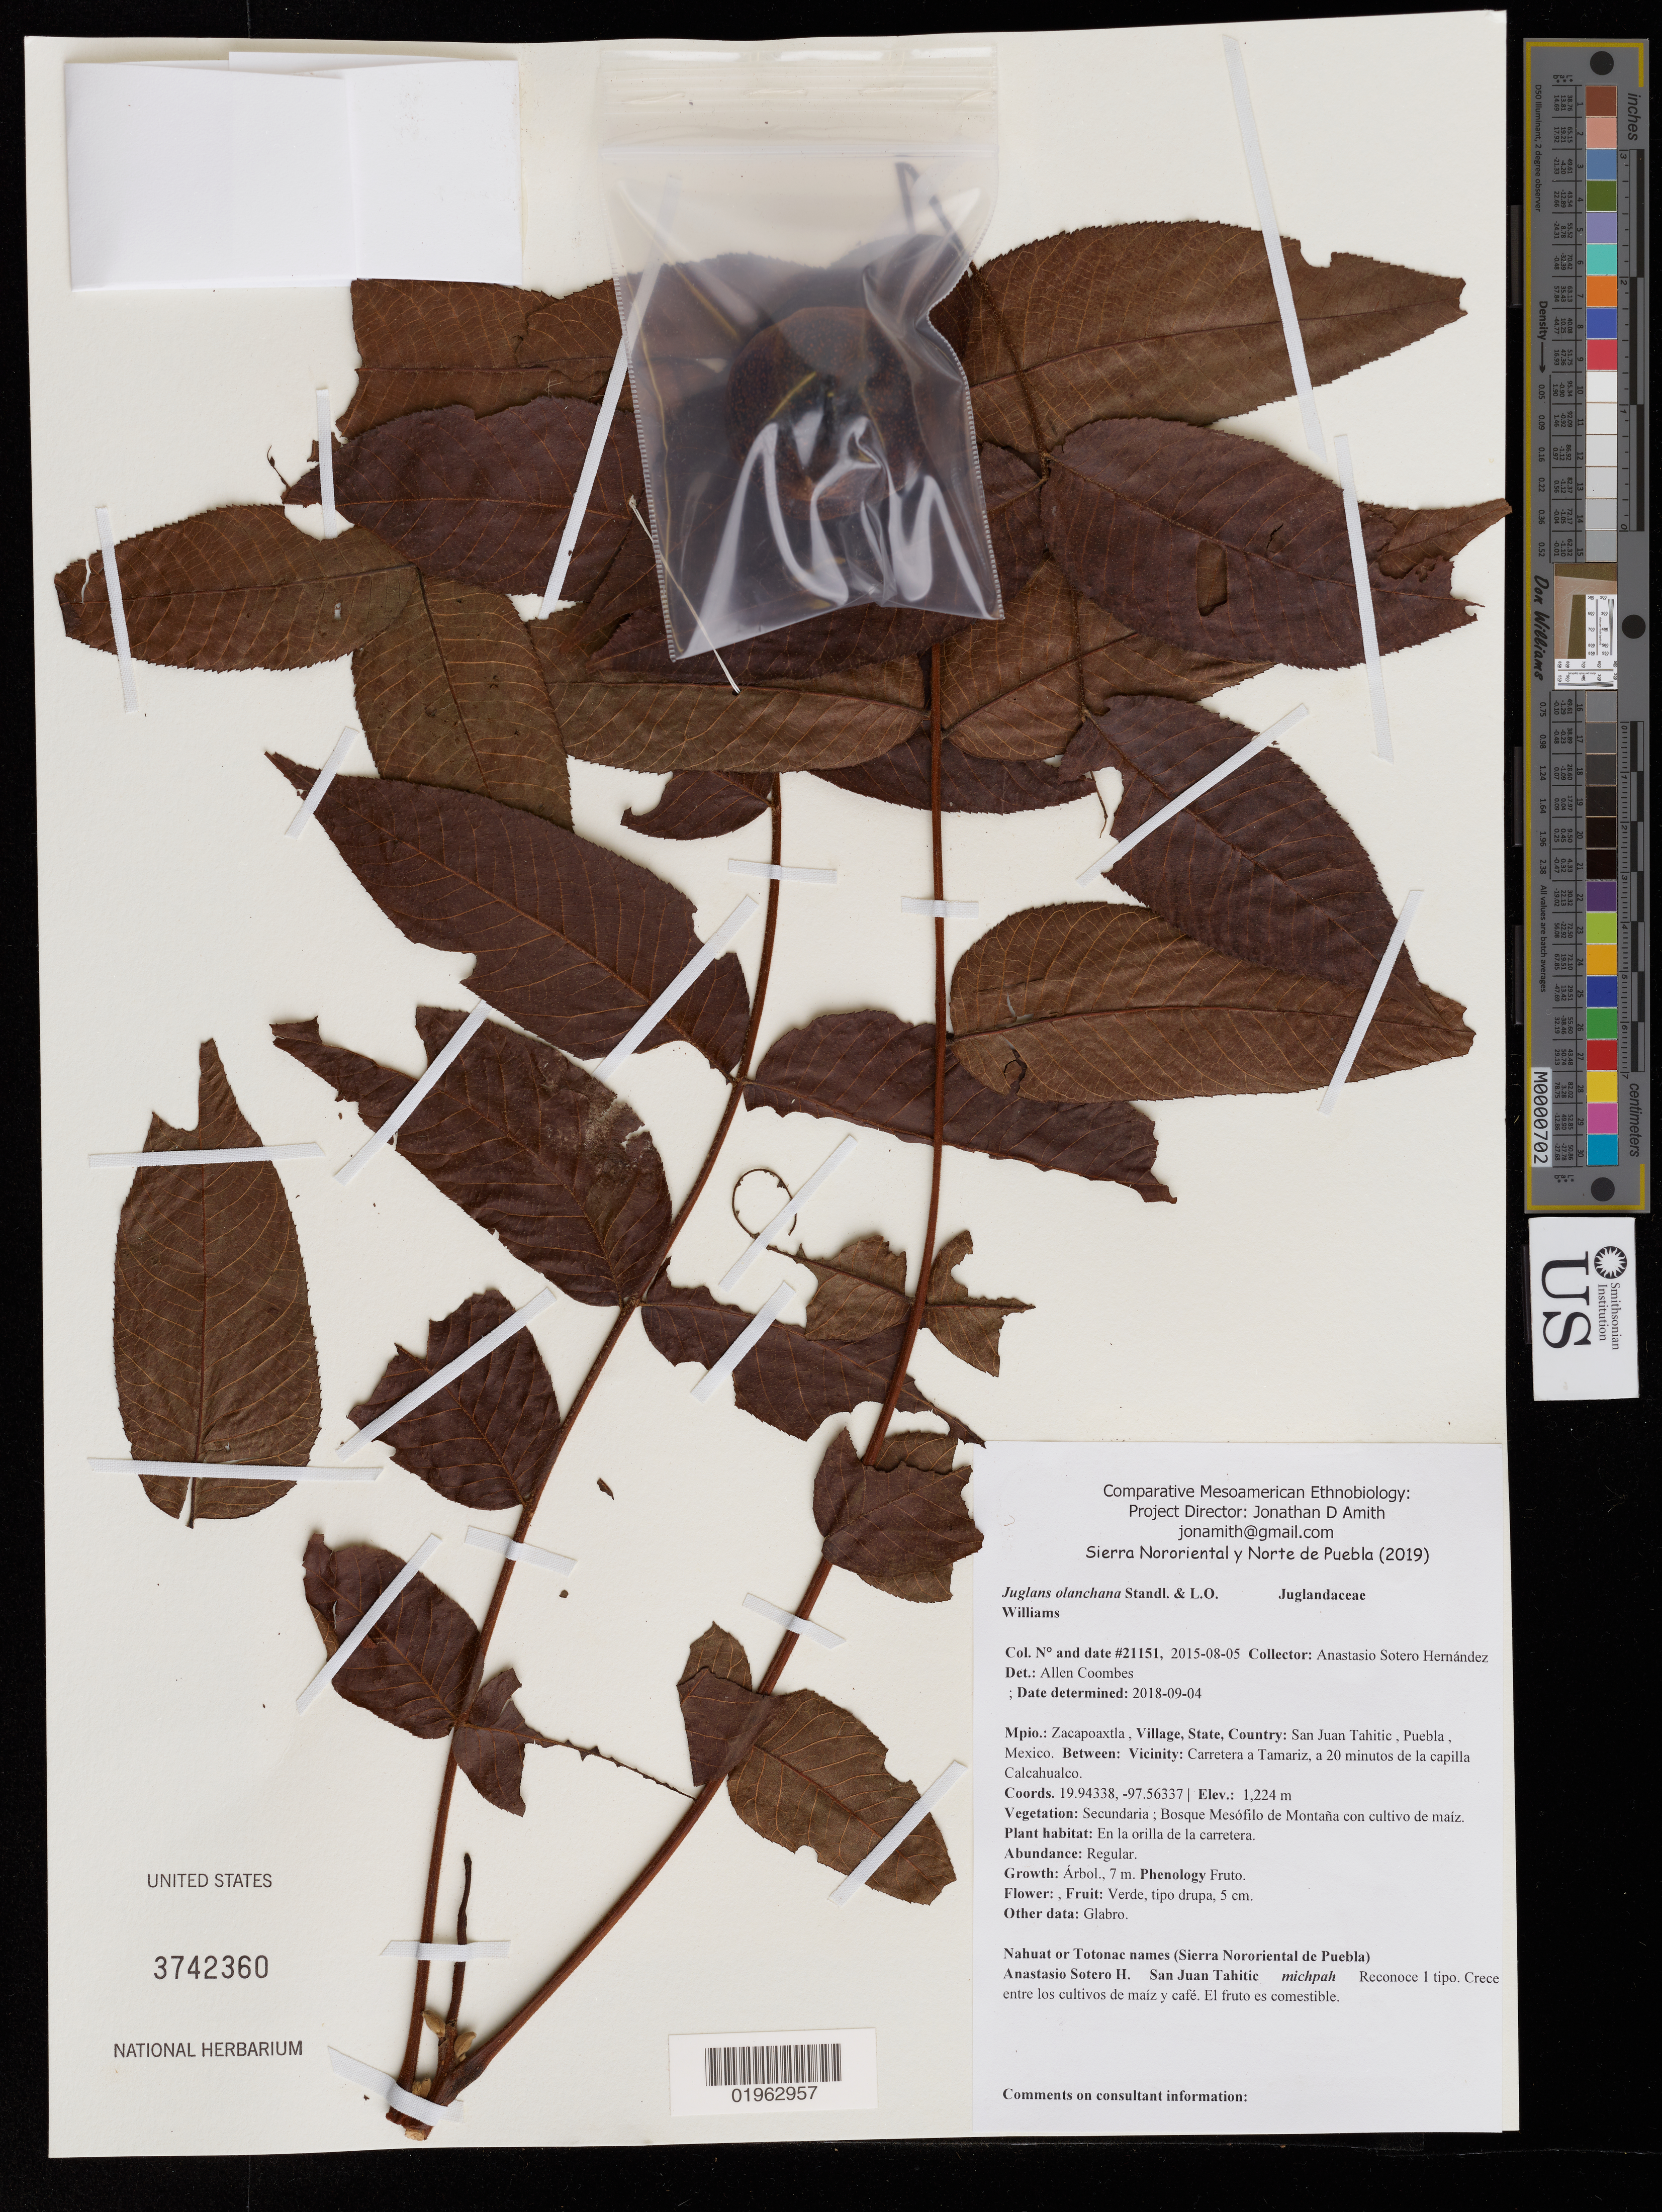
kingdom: Plantae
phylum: Tracheophyta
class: Magnoliopsida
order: Fagales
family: Juglandaceae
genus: Juglans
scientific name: Juglans olanchana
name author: Standl. & L.O. Williams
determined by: Coombes, Allen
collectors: A. Sotero H.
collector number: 21151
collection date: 2015-08-05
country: México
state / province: Puebla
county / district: Zacapoaxtla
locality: PUEBLO: San Juan Tahitic; LOCALIDAD EXACTA: Carretera a Tamariz, a 20 minutos de la capilla Calcahualco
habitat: Bosque mesófilo de montaña con cultivo de maíz | En la orilla de la carretera.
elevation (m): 1224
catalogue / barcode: US 3742360